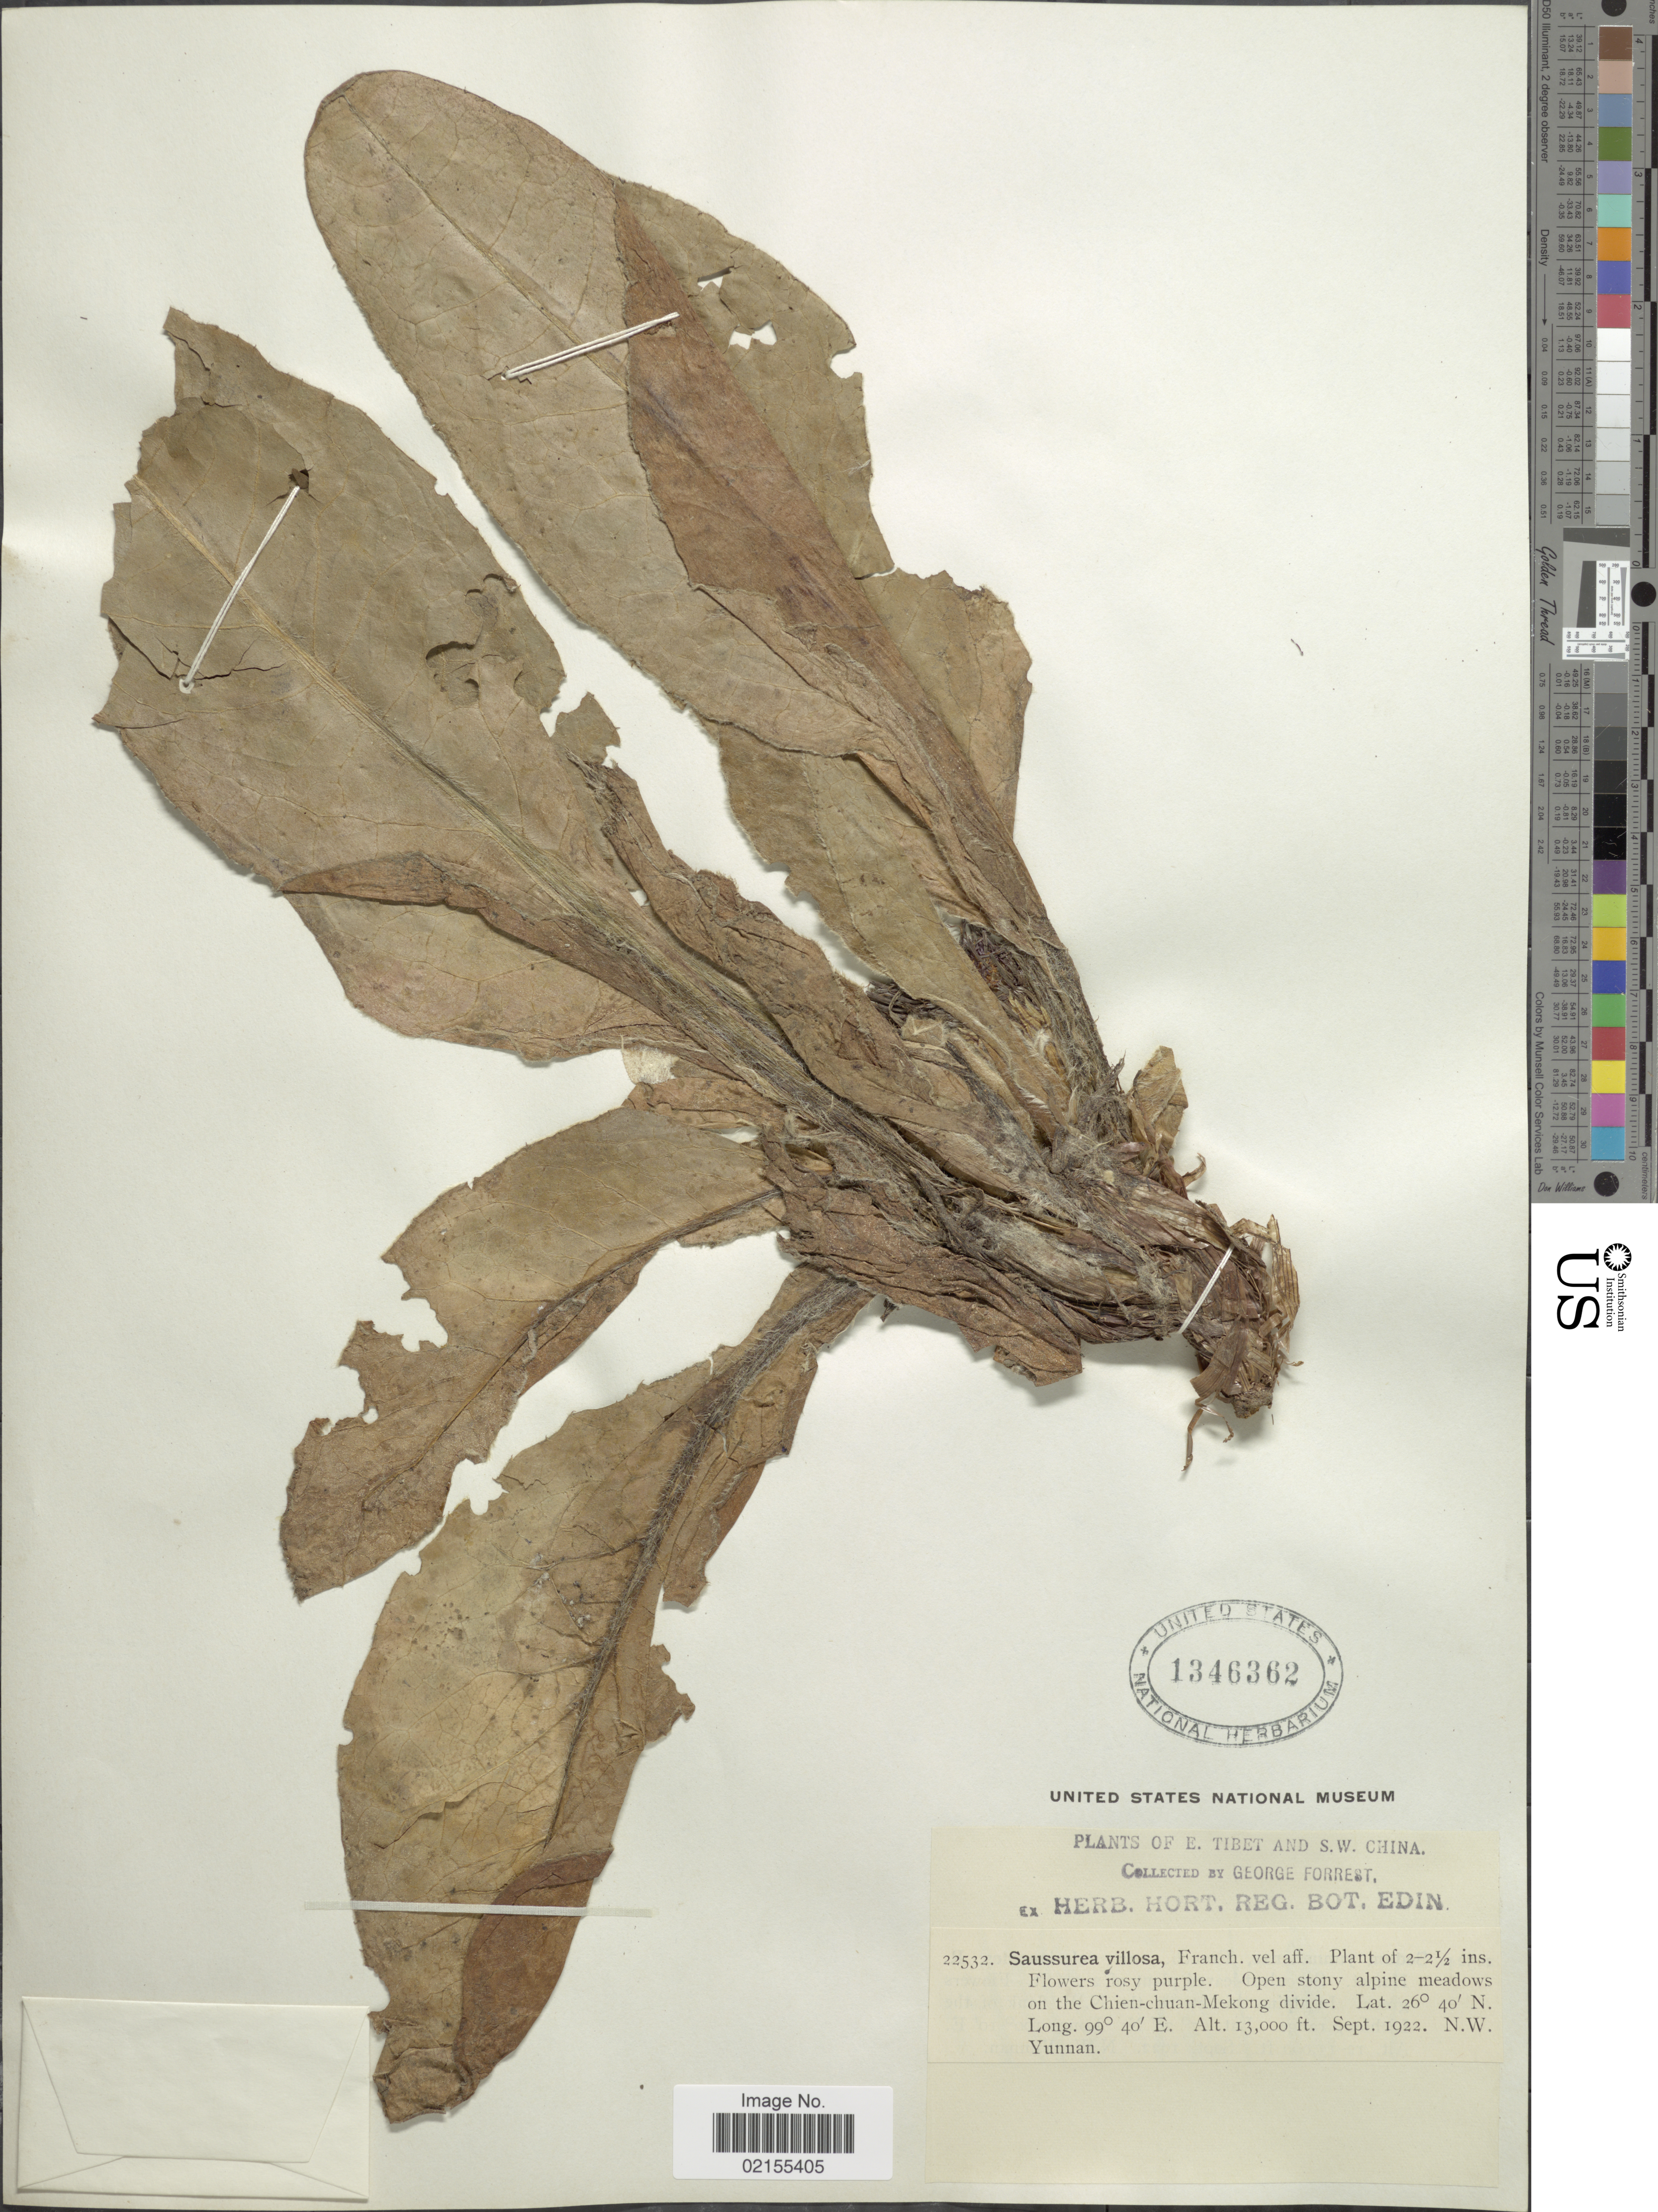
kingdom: Plantae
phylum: Tracheophyta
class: Magnoliopsida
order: Asterales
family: Asteraceae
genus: Saussurea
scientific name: Saussurea pseudoplatyphyllaria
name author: Y.S. Chen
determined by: Chen, Yousheng S.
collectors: G. Forrest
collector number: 22532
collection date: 1922-09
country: China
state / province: Yunnan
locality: Chien-chuan-Mekong divide, N. W. Yunnan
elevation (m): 3962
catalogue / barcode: US 1346362